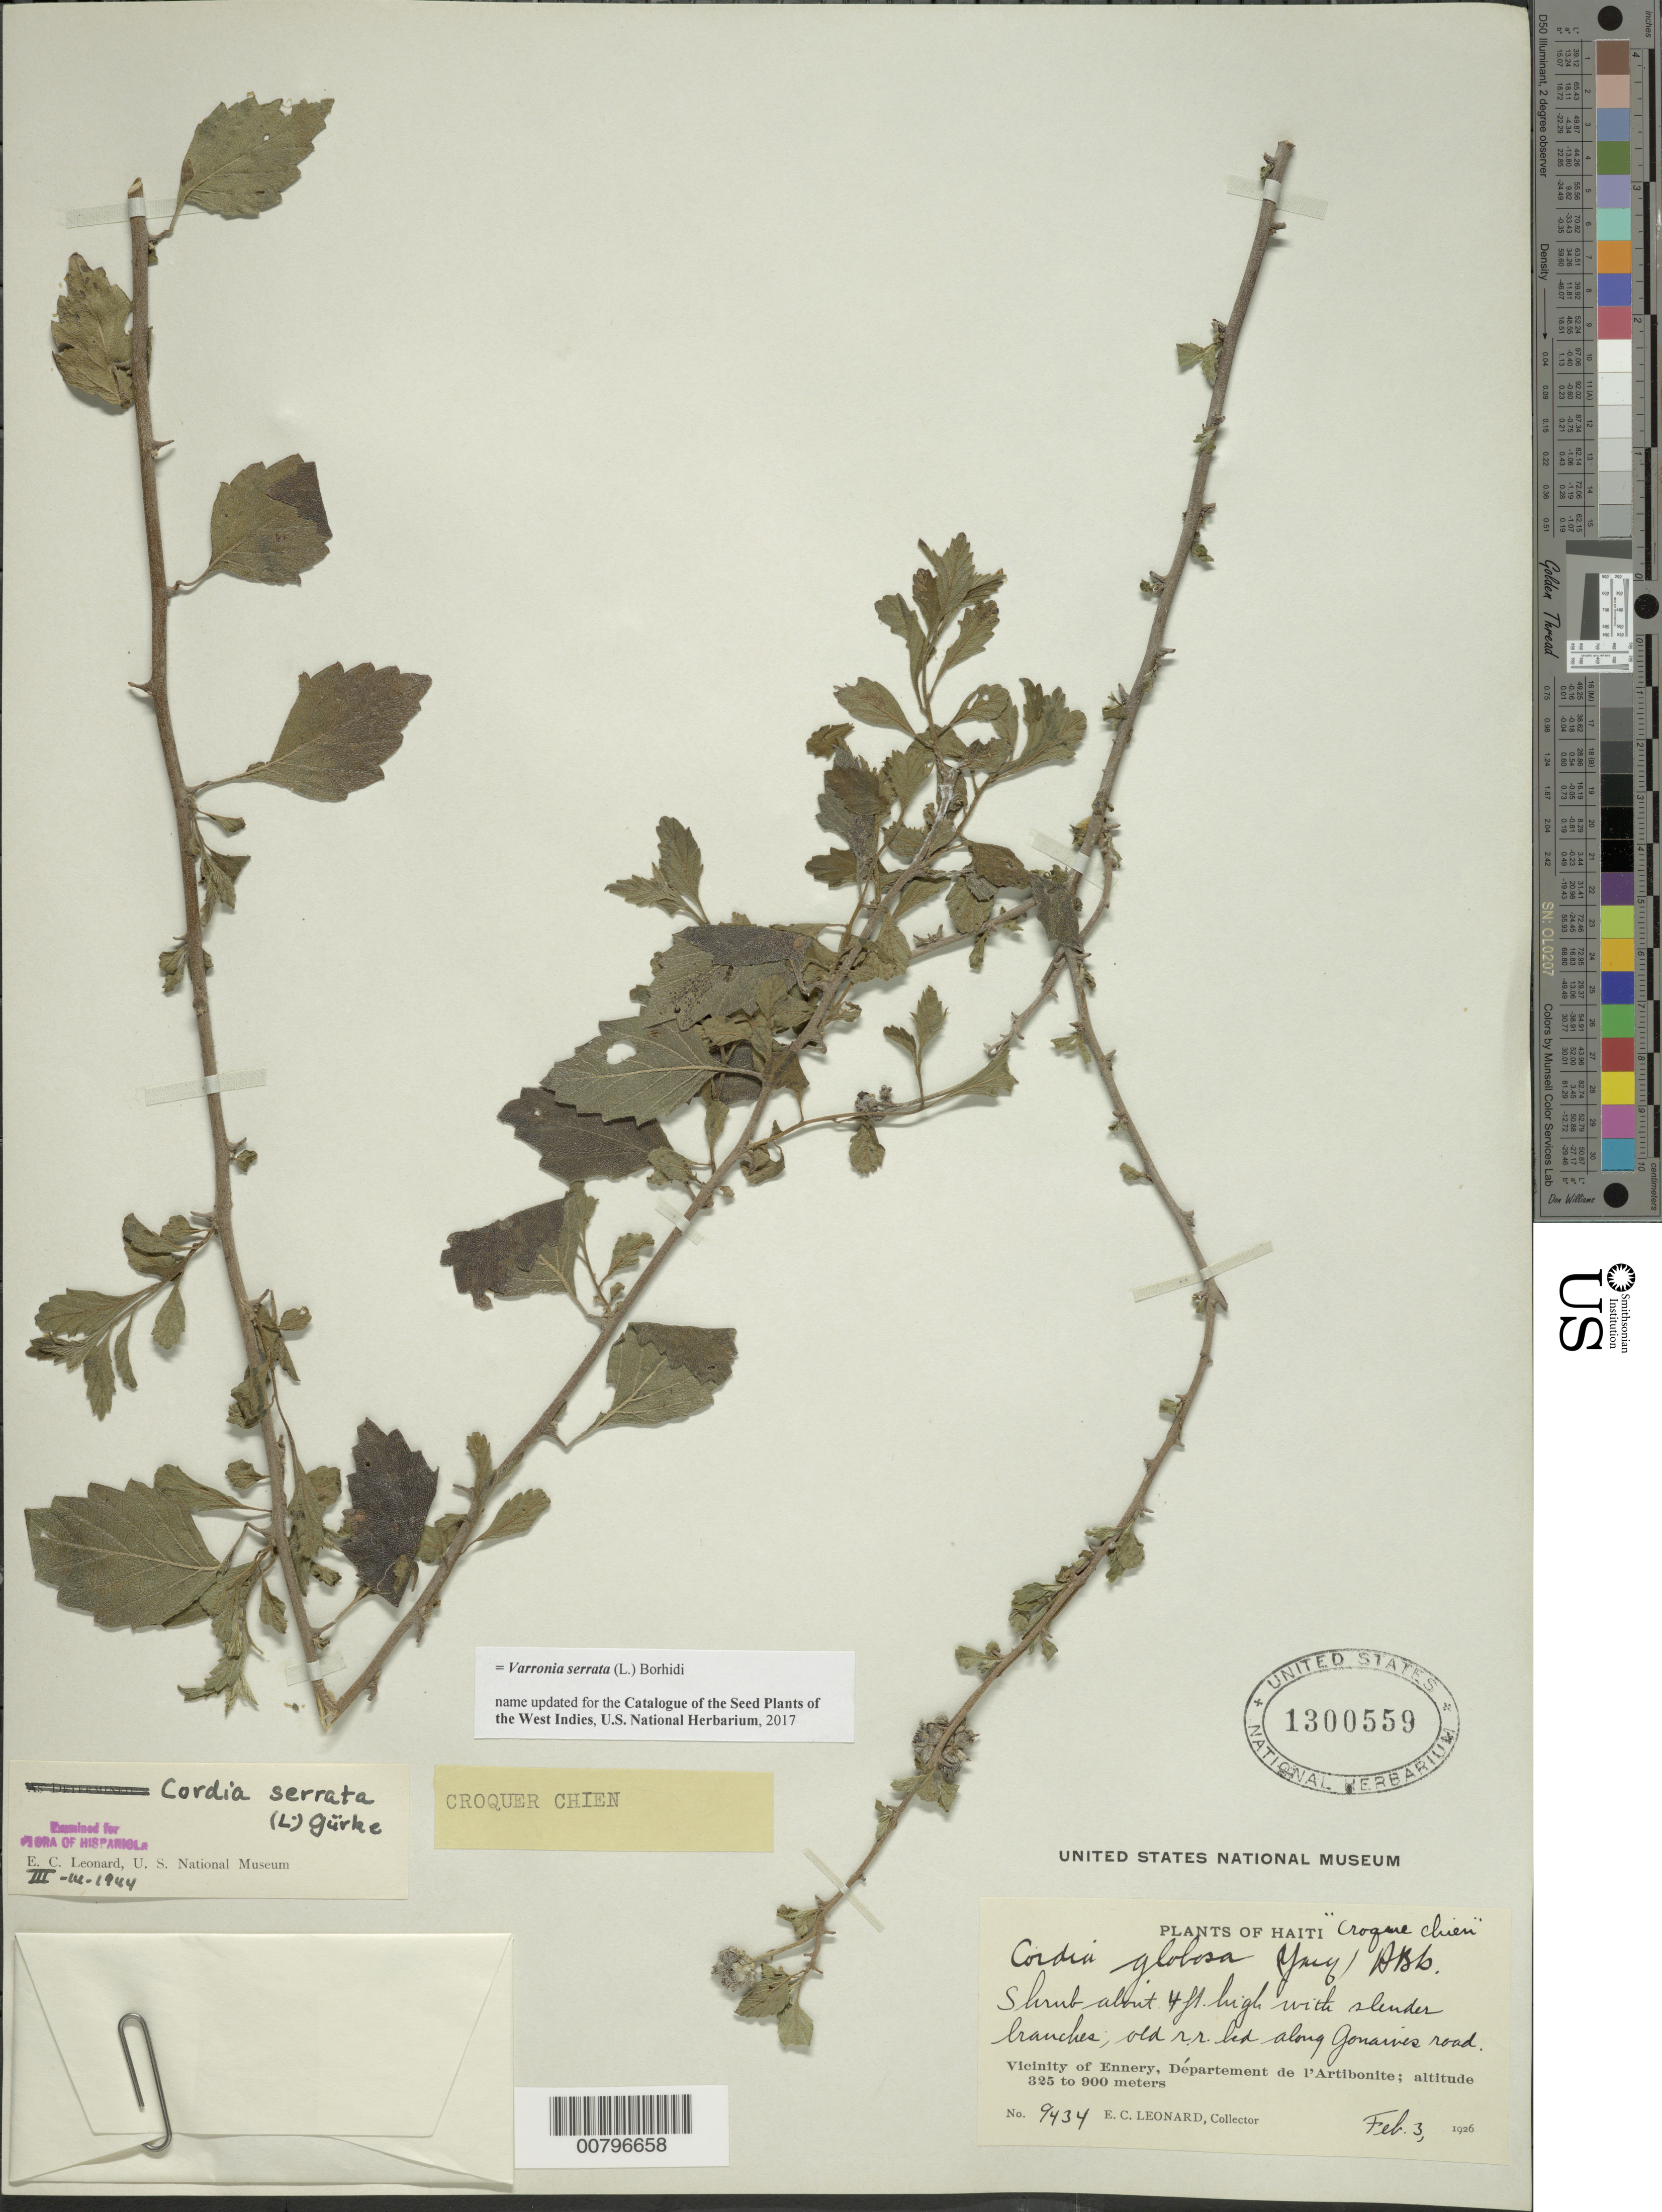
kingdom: Plantae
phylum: Tracheophyta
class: Magnoliopsida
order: Boraginales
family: Cordiaceae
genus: Varronia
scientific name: Varronia serrata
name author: (L.) Borhidi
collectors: E. C. Leonard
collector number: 9434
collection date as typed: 03 Feb 1926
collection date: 1926-02-03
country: Haiti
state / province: Artibonite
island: Hispaniola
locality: Vicinity of Ennery, old r.r. bed along Gonaives road.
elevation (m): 325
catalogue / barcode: US 1300559